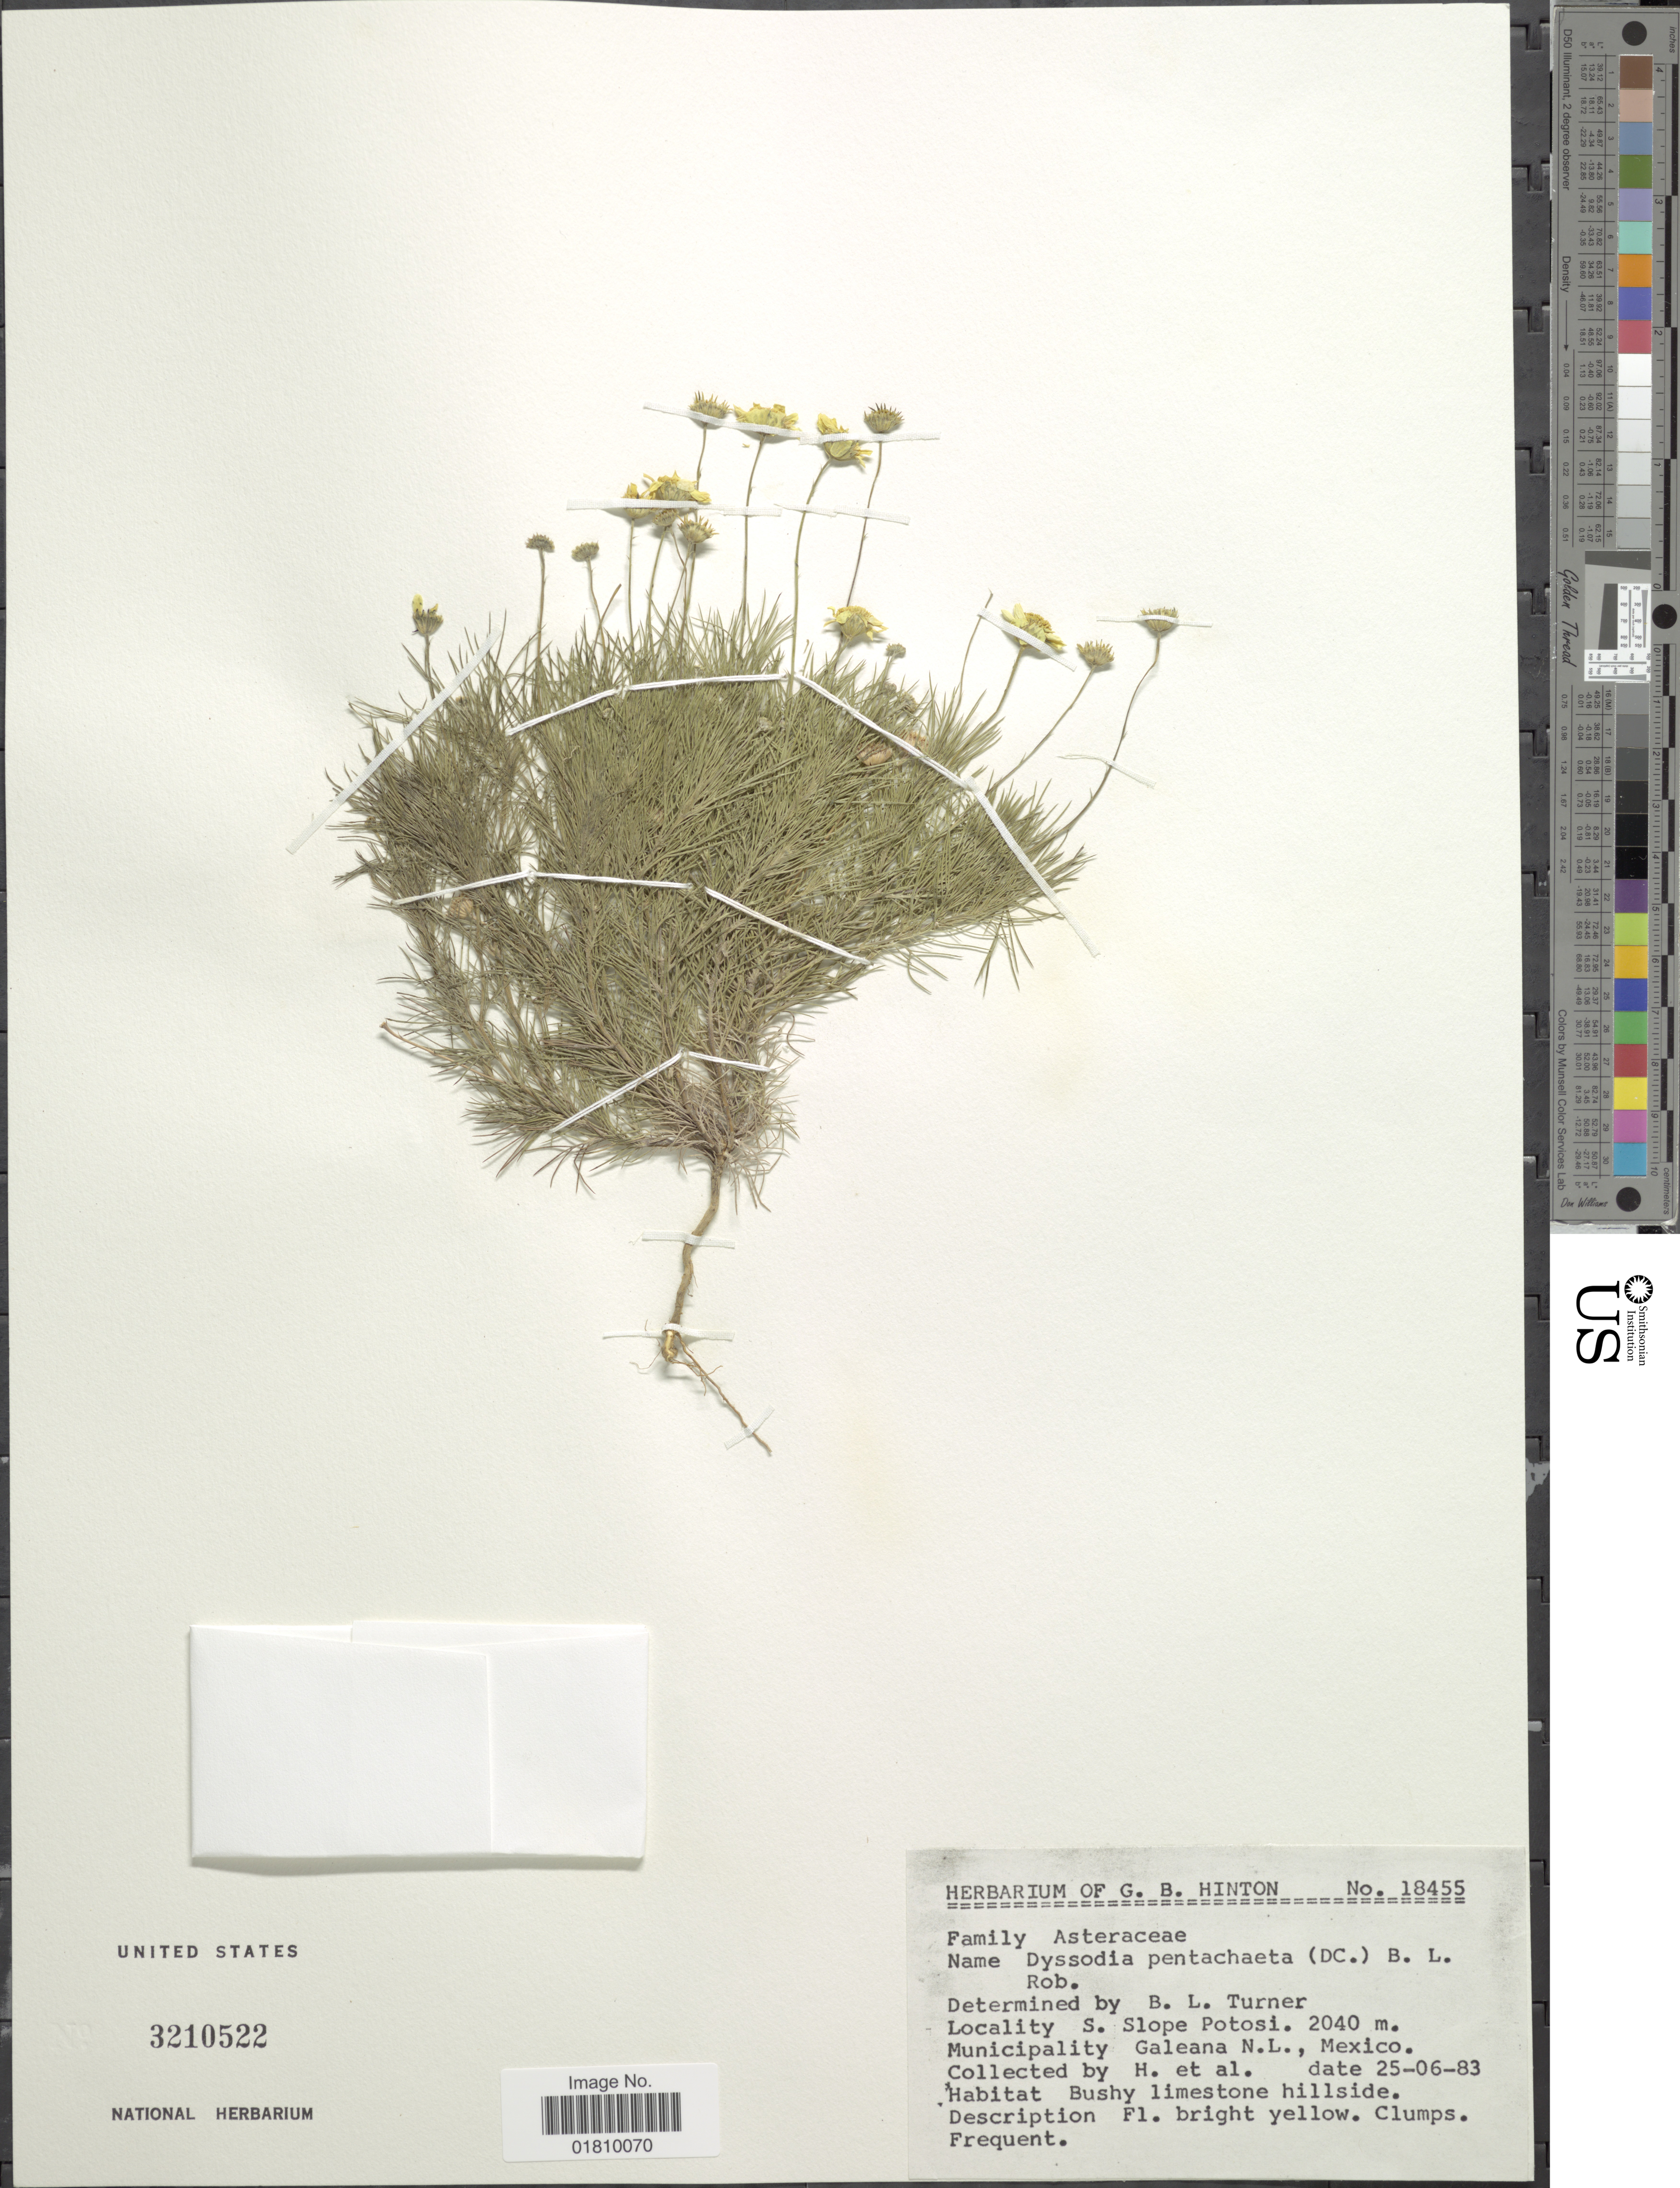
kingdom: Plantae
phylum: Tracheophyta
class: Magnoliopsida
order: Asterales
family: Asteraceae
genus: Thymophylla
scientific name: Thymophylla pentachaeta var. hartwegii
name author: (A. Gray) Strother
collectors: G. B. Hinton & et al.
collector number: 18455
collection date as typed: Transcribed d/m/y: 25/6/83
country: Mexico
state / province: Nuevo León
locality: S. Slope Potosi, Galeana, bushy limestone hillside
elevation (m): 2040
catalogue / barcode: US 3210522